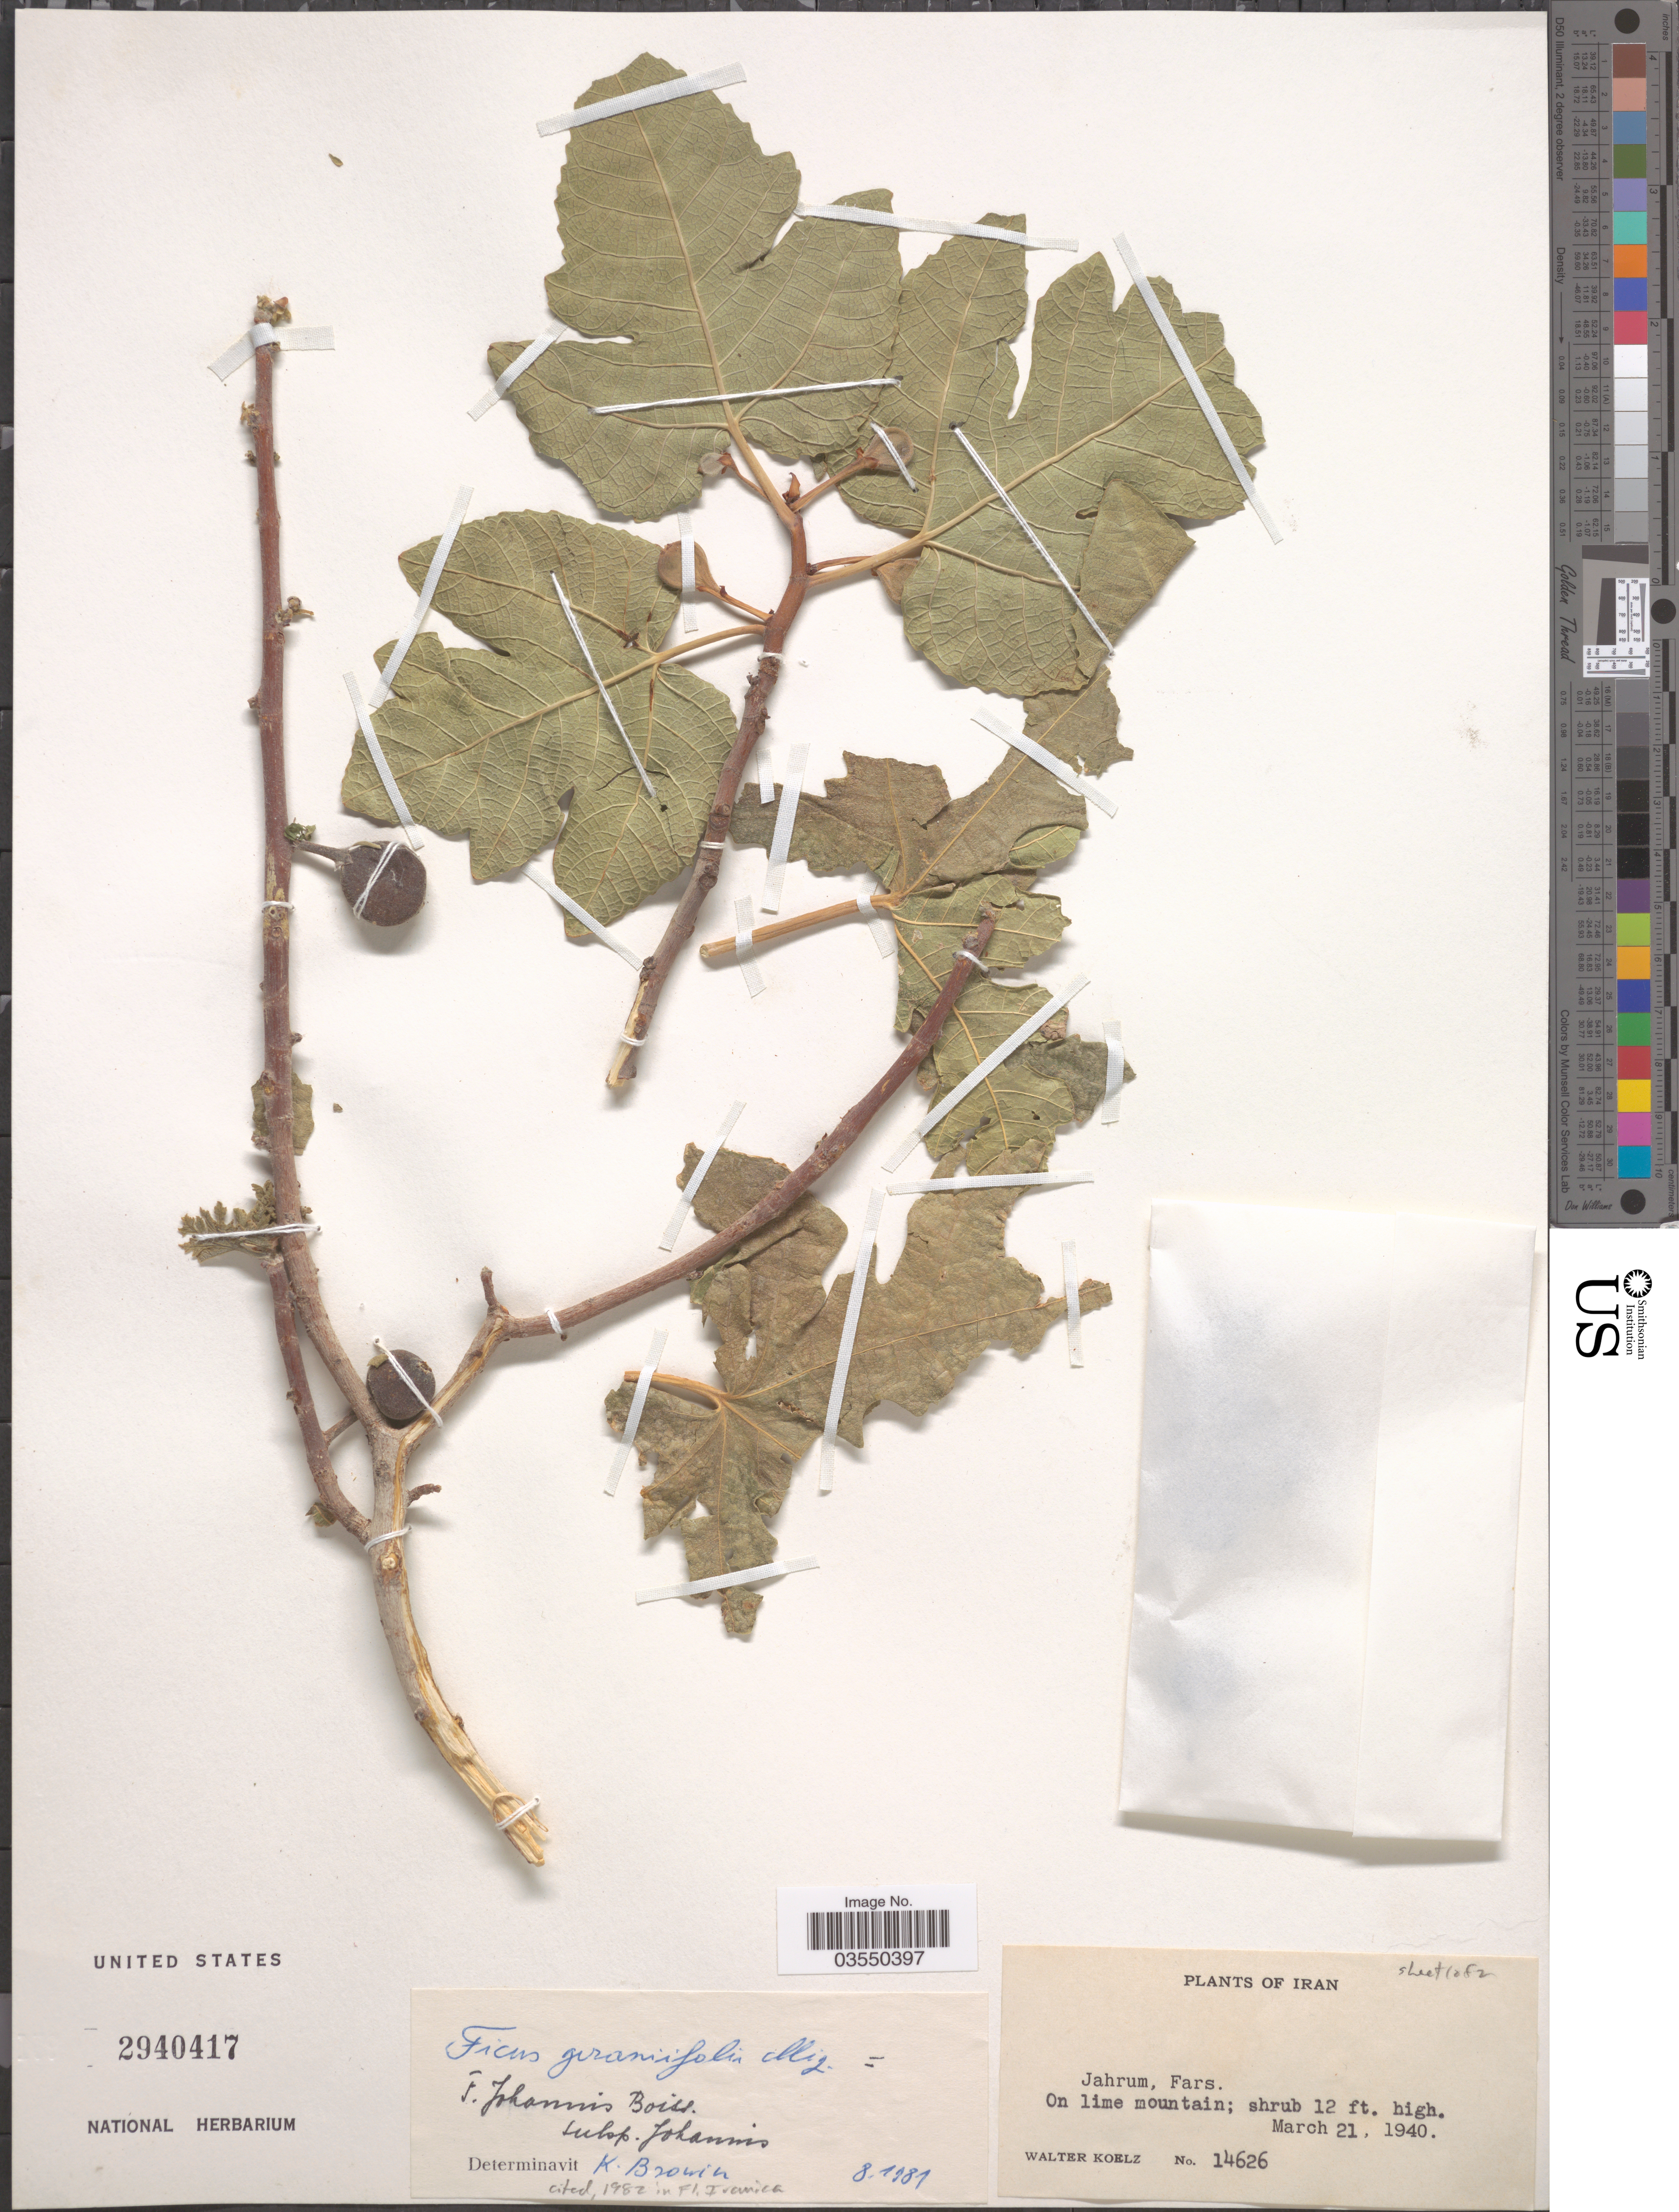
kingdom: Plantae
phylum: Tracheophyta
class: Magnoliopsida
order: Rosales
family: Moraceae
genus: Ficus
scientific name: Ficus johannis subsp. johannis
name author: Boiss.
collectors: W. N. Koelz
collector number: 14626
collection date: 1940-03-21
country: Iran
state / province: Fars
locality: Jahrum.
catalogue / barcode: US 2940417